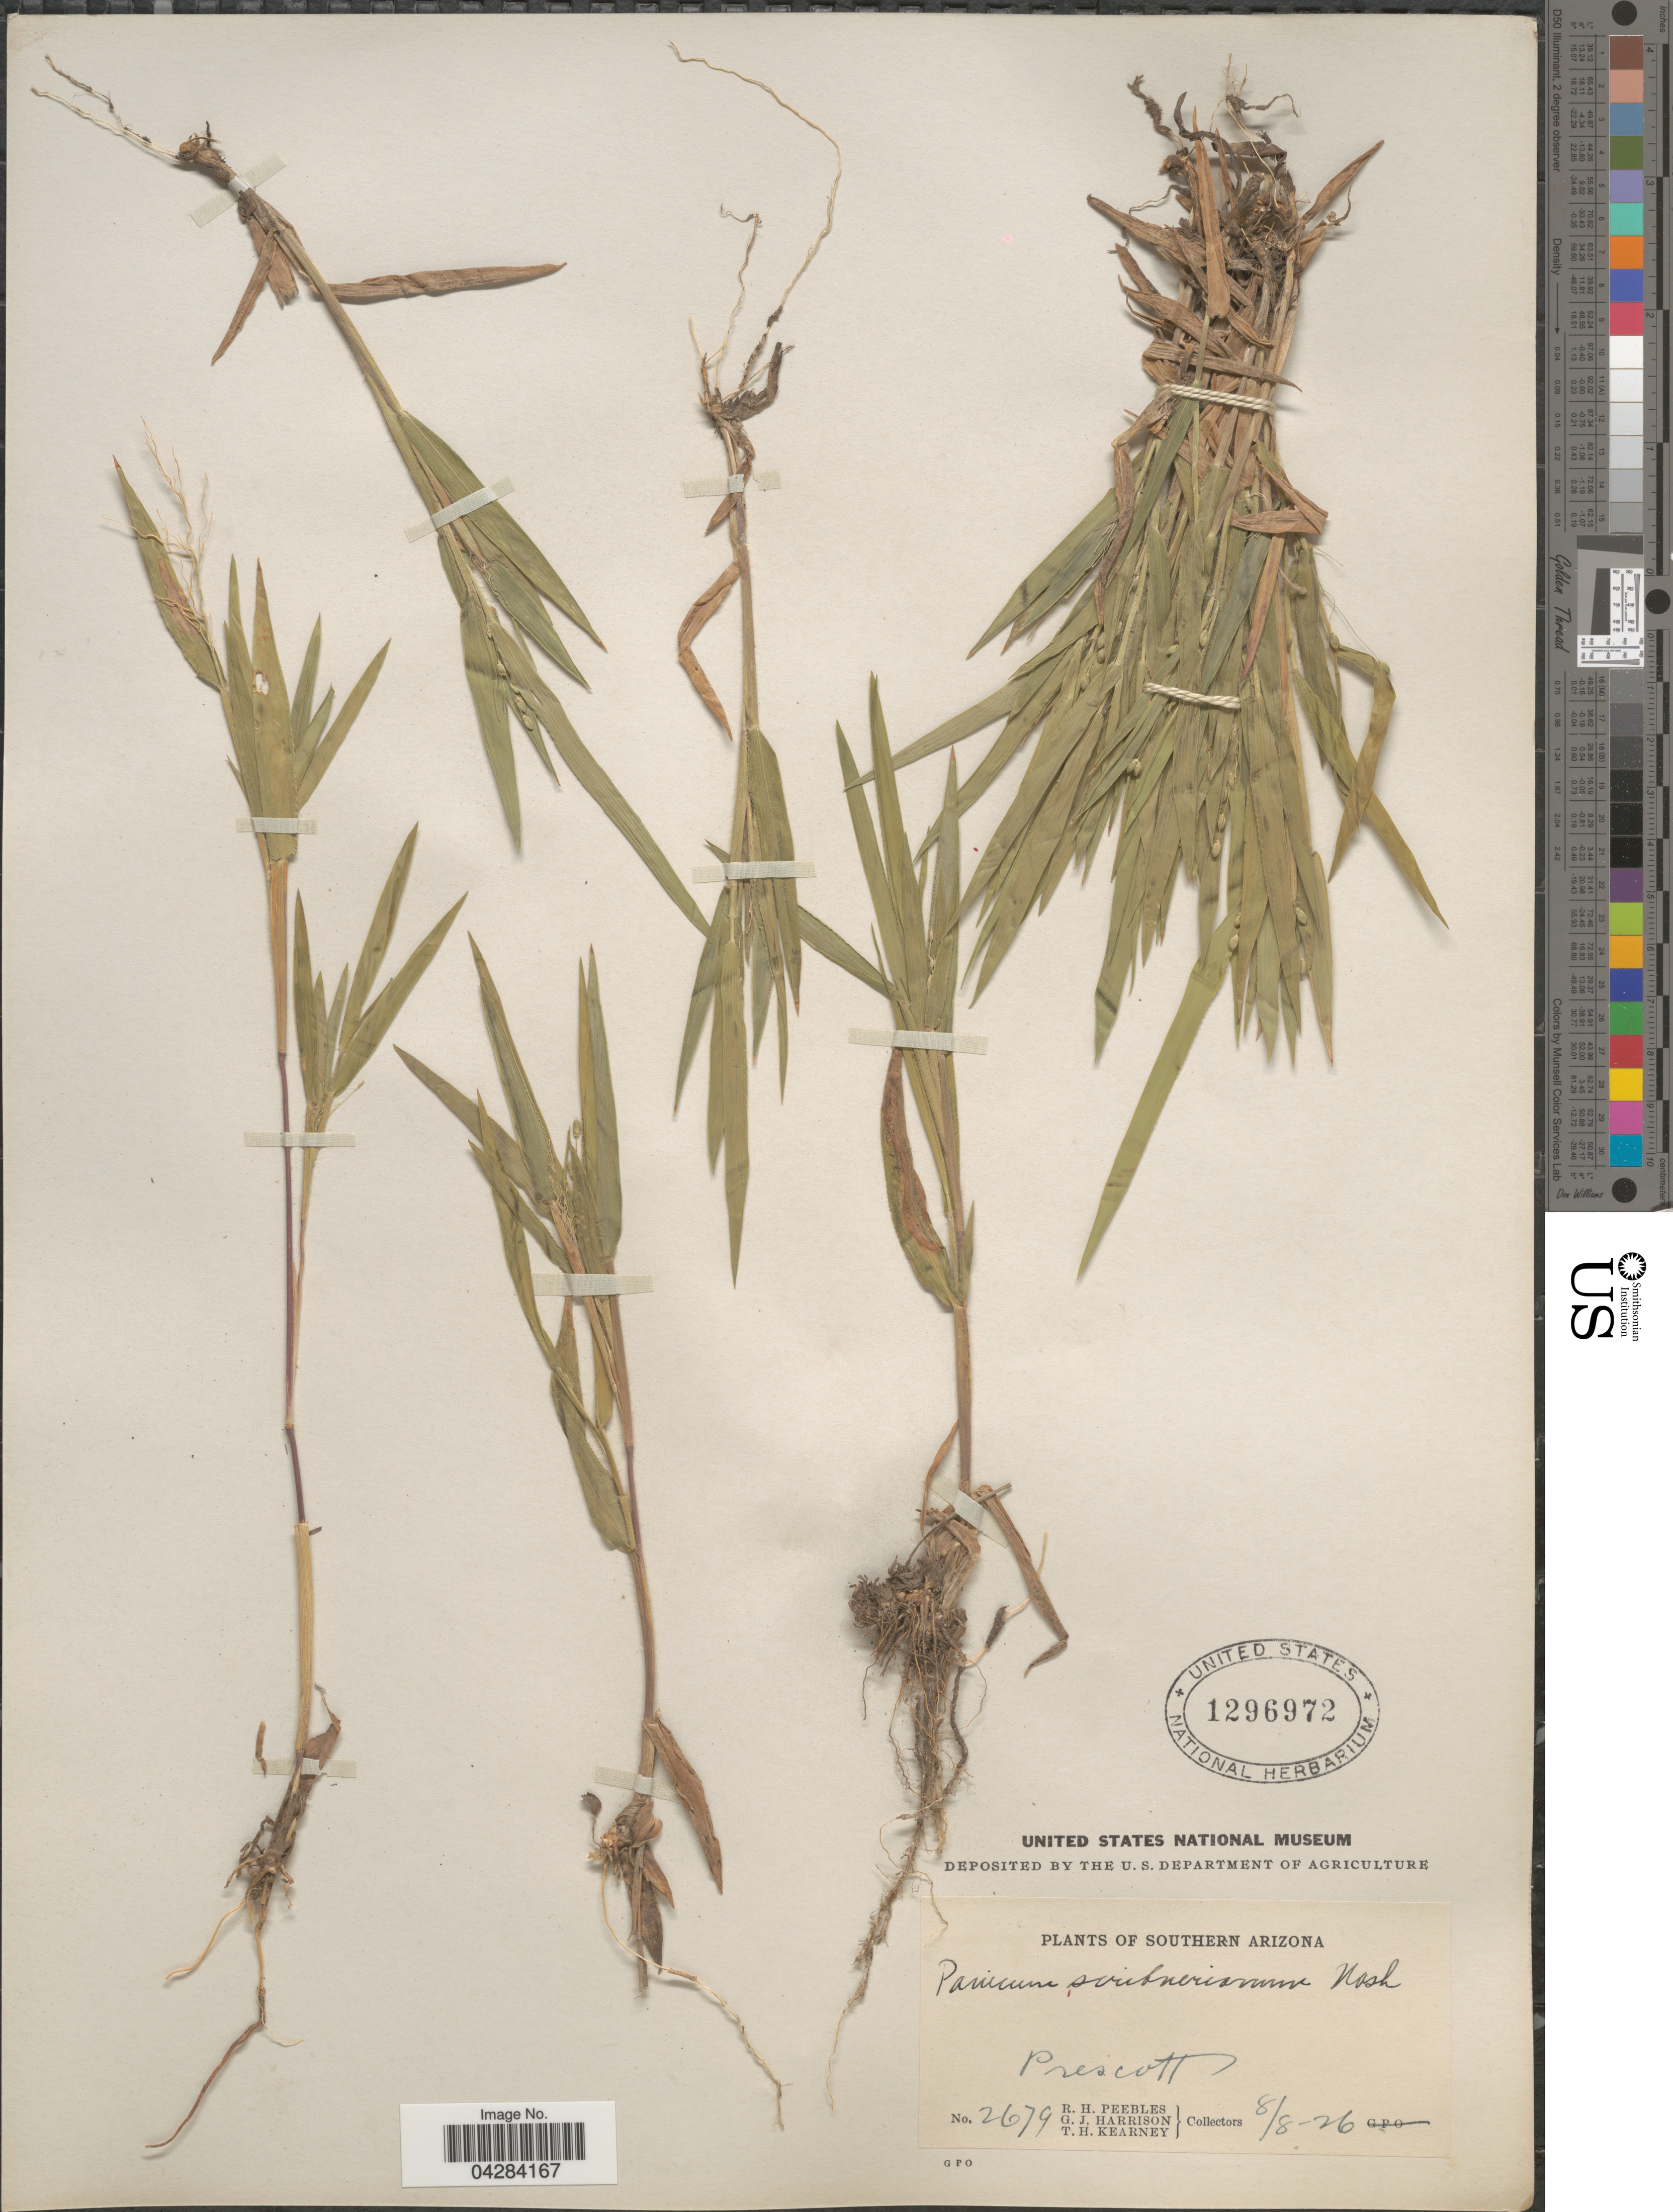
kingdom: Plantae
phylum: Tracheophyta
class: Liliopsida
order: Poales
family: Poaceae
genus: Dichanthelium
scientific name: Dichanthelium oligosanthes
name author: (Schult.) Gould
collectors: R. H. Peebles, G. J. Harrison & T. H. Kearney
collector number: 2679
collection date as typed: Transcribed d/m/y: 8/8/26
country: United States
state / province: Arizona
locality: Southern Arizona. Prescott.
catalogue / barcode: US 1296972